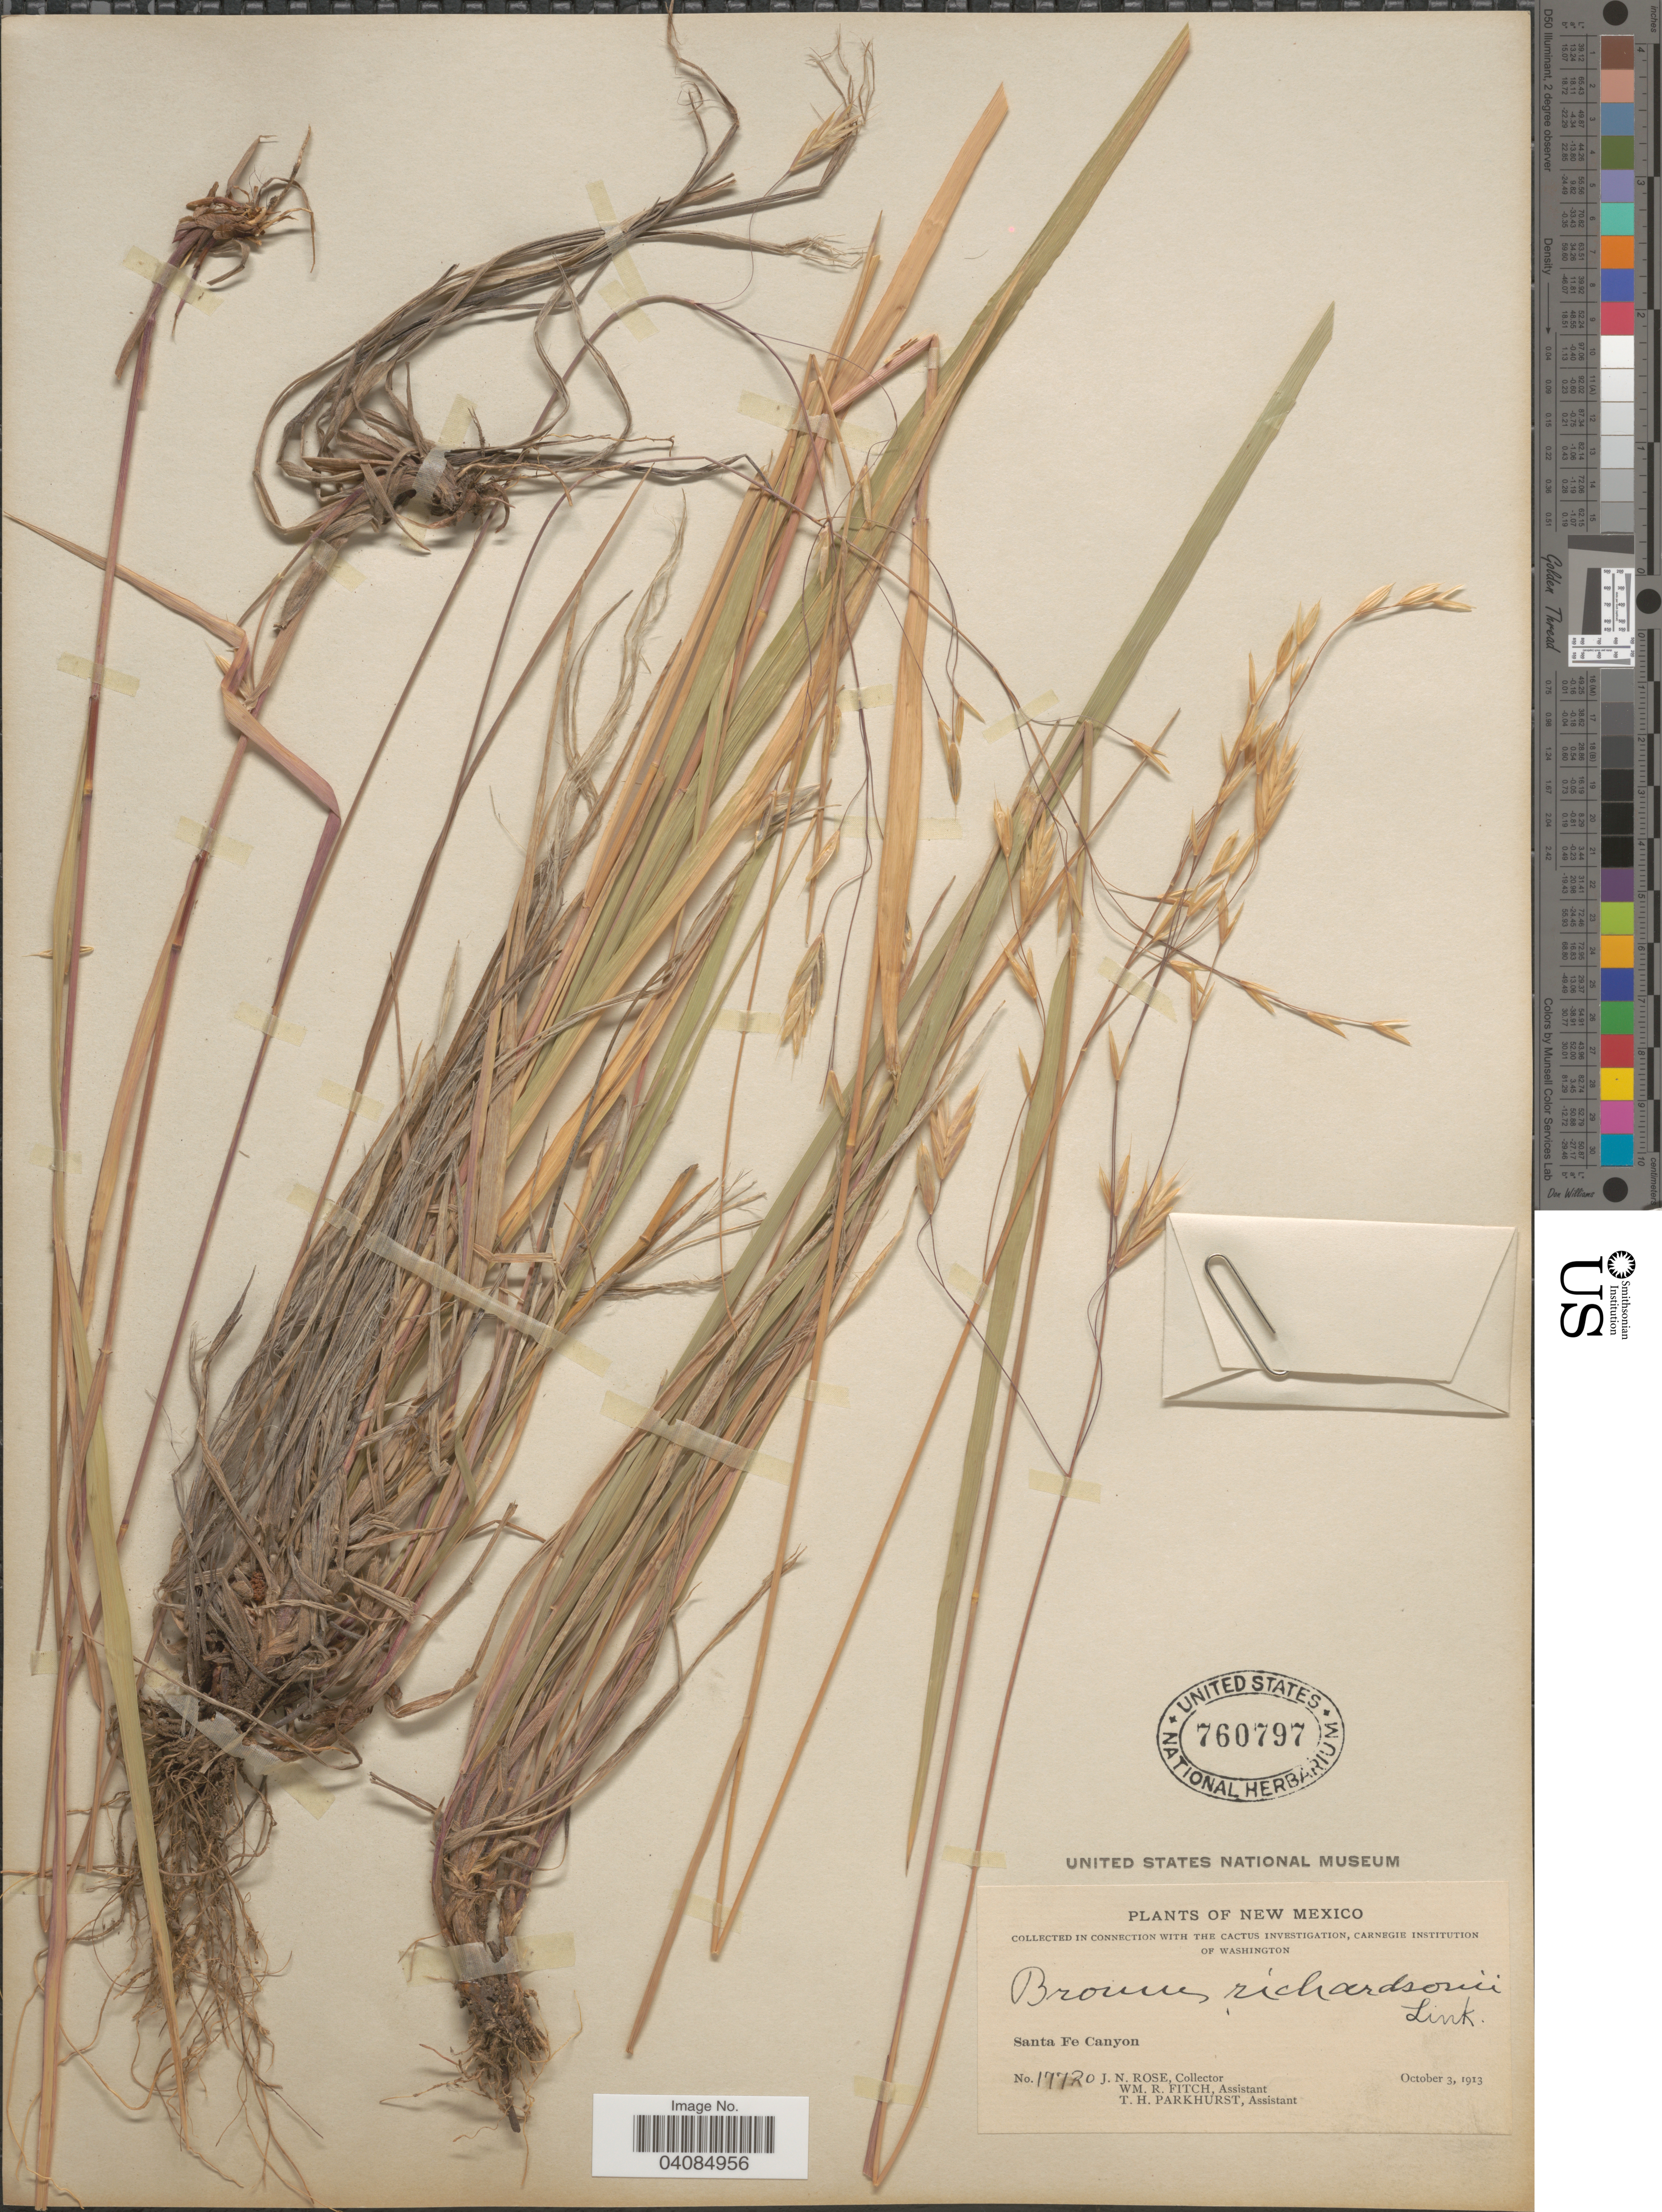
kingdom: Plantae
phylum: Tracheophyta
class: Liliopsida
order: Poales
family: Poaceae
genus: Bromus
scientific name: Bromus racemosus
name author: L.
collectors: J. N. Rose, W. R. Fitch & T. Parkhurst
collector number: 17720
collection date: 1913-10-03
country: United States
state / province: New Mexico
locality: In connection with the cactus investigation, Carnegie Institution of Washington. [unsure placement] Santa Fe Canyon.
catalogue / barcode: US 760797